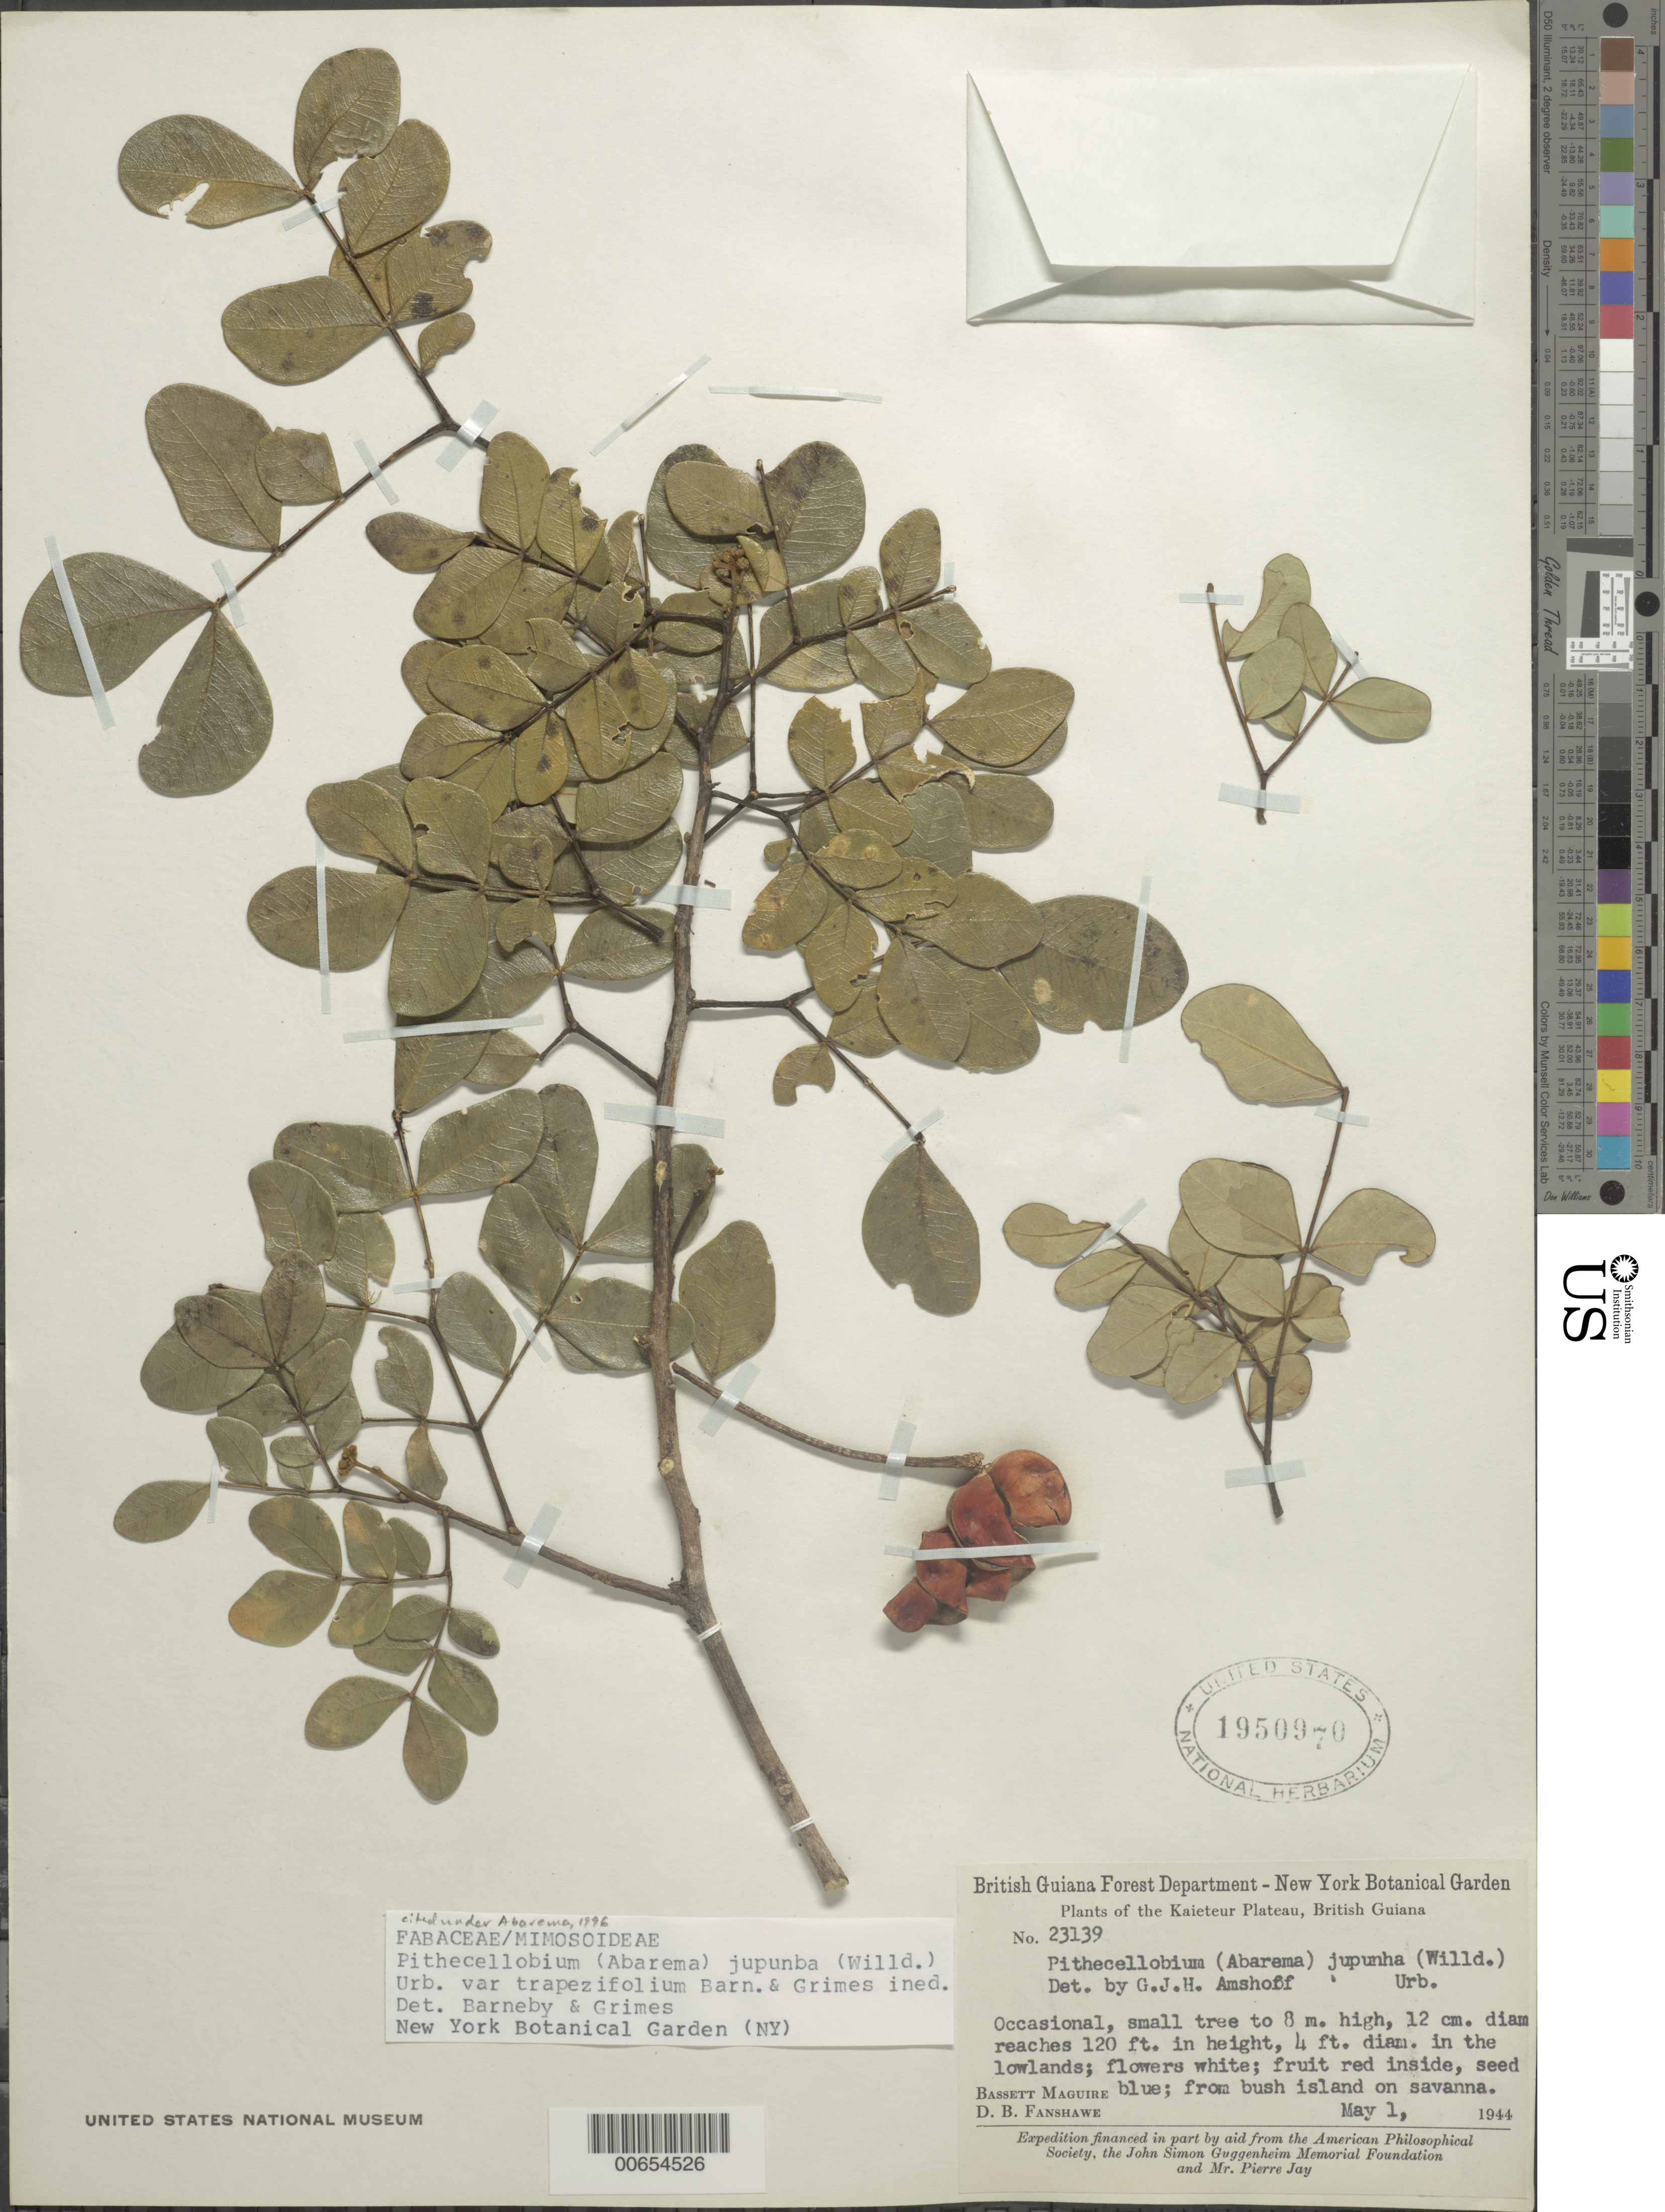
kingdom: Plantae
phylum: Tracheophyta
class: Magnoliopsida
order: Fabales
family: Fabaceae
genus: Jupunba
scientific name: Jupunba trapezifolia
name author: (Vahl) Moldenke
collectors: B. Maguire & D. B. Fanshawe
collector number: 23139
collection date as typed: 1-May-44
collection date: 1944-05-01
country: Guyana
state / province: Potaro-Siparuni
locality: Kaieteur Plateau, Kaieteur Savannas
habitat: Bush island on savanna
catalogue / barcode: US 1950970